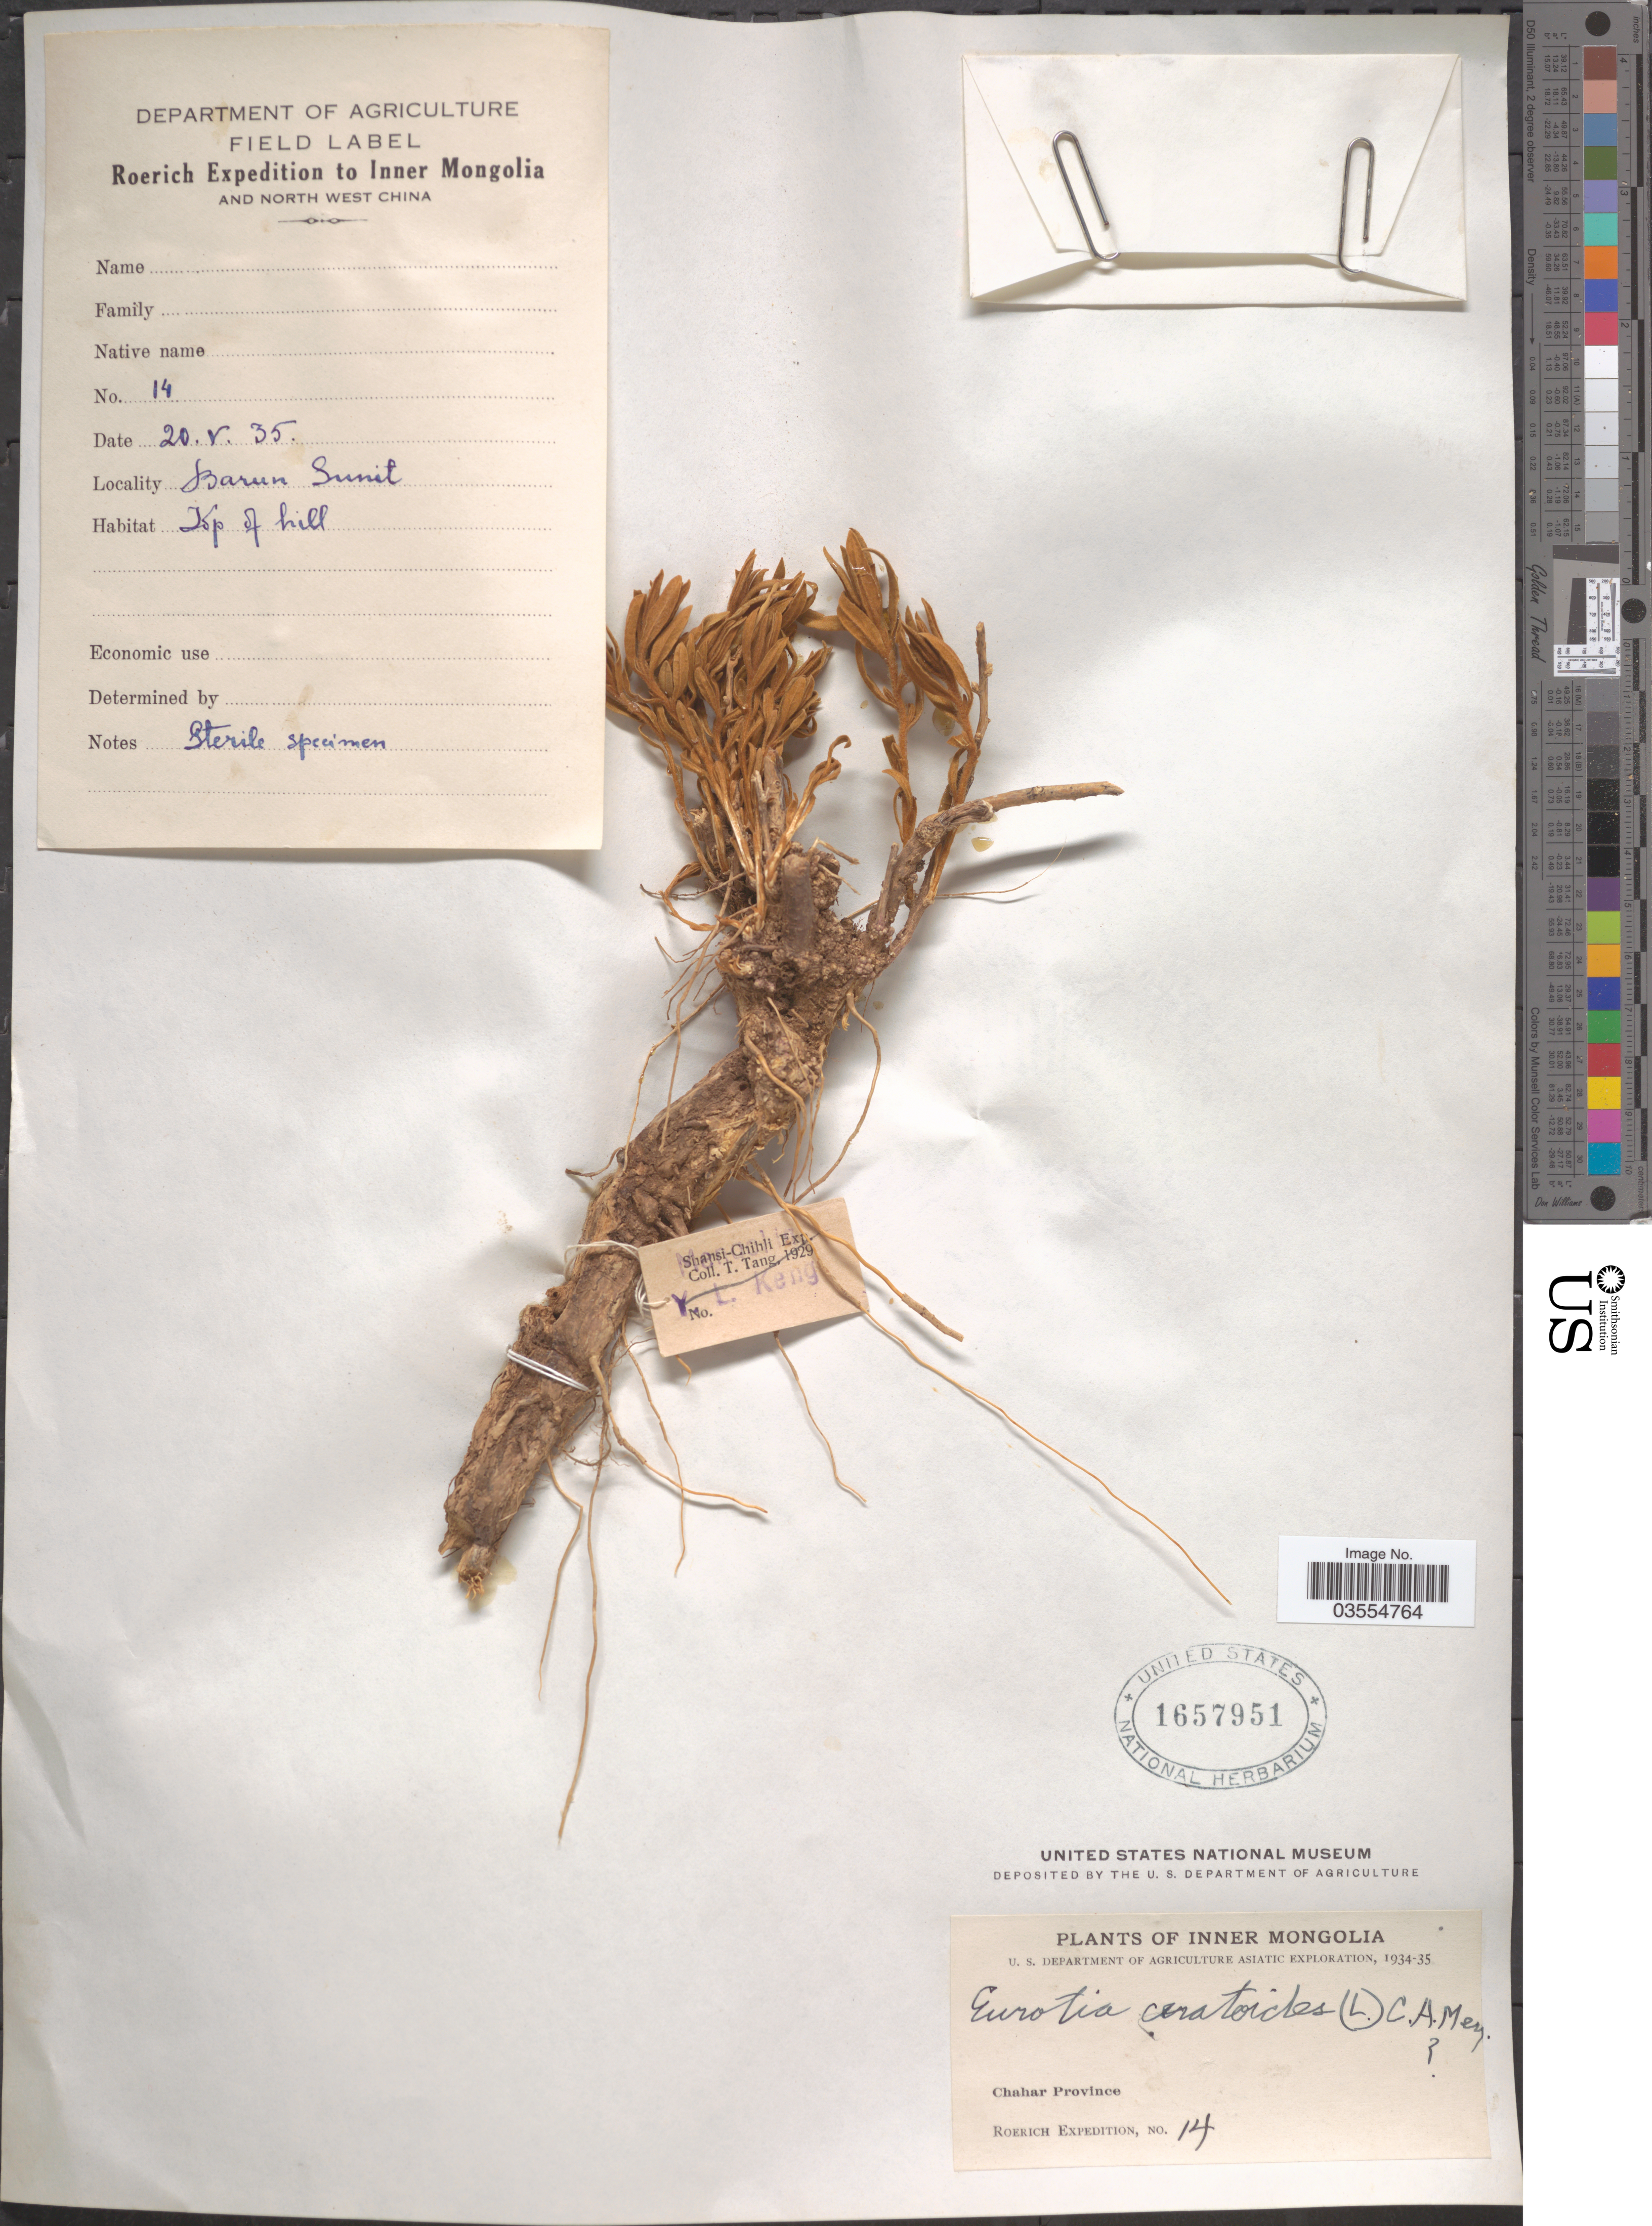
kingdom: Plantae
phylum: Tracheophyta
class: Magnoliopsida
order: Caryophyllales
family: Amaranthaceae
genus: Krascheninnikovia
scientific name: Krascheninnikovia ceratoides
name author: (L.) Gueldenst.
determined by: U.S. National Herbarium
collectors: Roerich Expedition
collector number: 14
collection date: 1935-05-20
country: China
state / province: Nei Monggol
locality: Inner Mongolia. Chahar Province. North West China. Barun Sunit. Top of hill.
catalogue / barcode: US 1657951